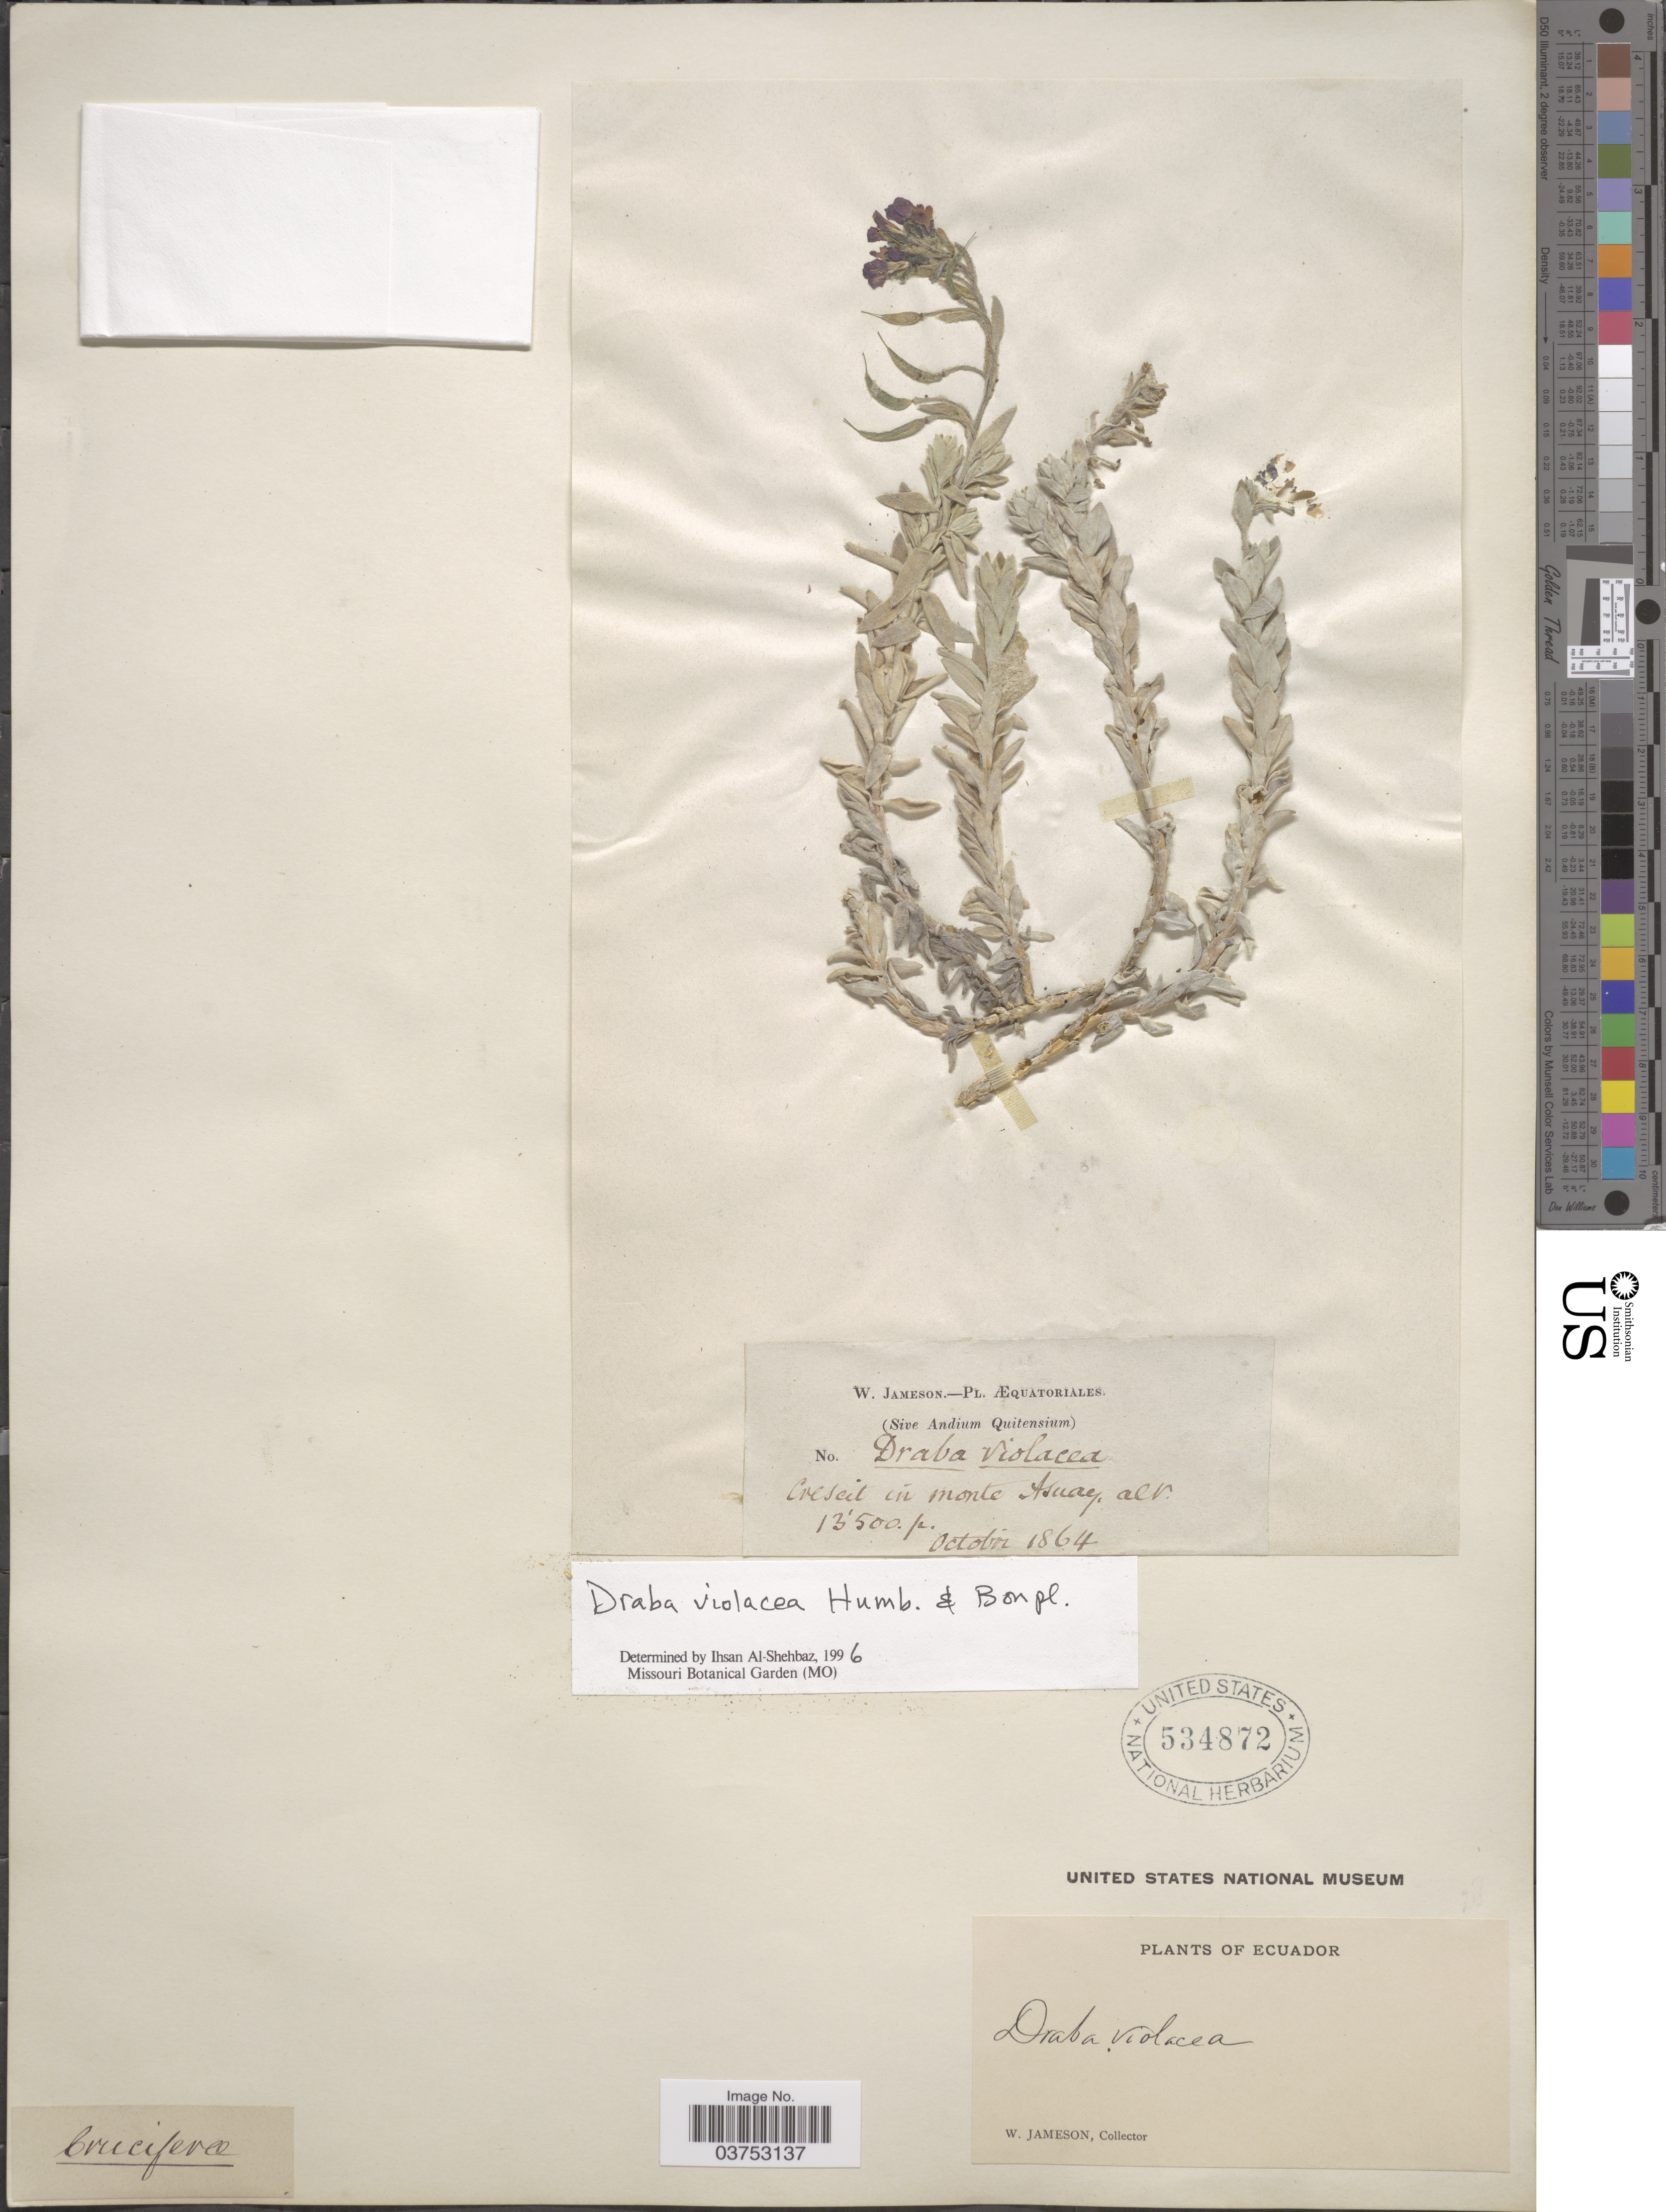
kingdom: Plantae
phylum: Tracheophyta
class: Magnoliopsida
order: Brassicales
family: Brassicaceae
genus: Draba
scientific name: Draba violacea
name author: DC.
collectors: W. Jameson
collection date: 1864-10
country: Ecuador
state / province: Azuay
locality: Æquatoriales. Crescit in monte Asuay.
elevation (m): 4115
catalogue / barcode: US 534872